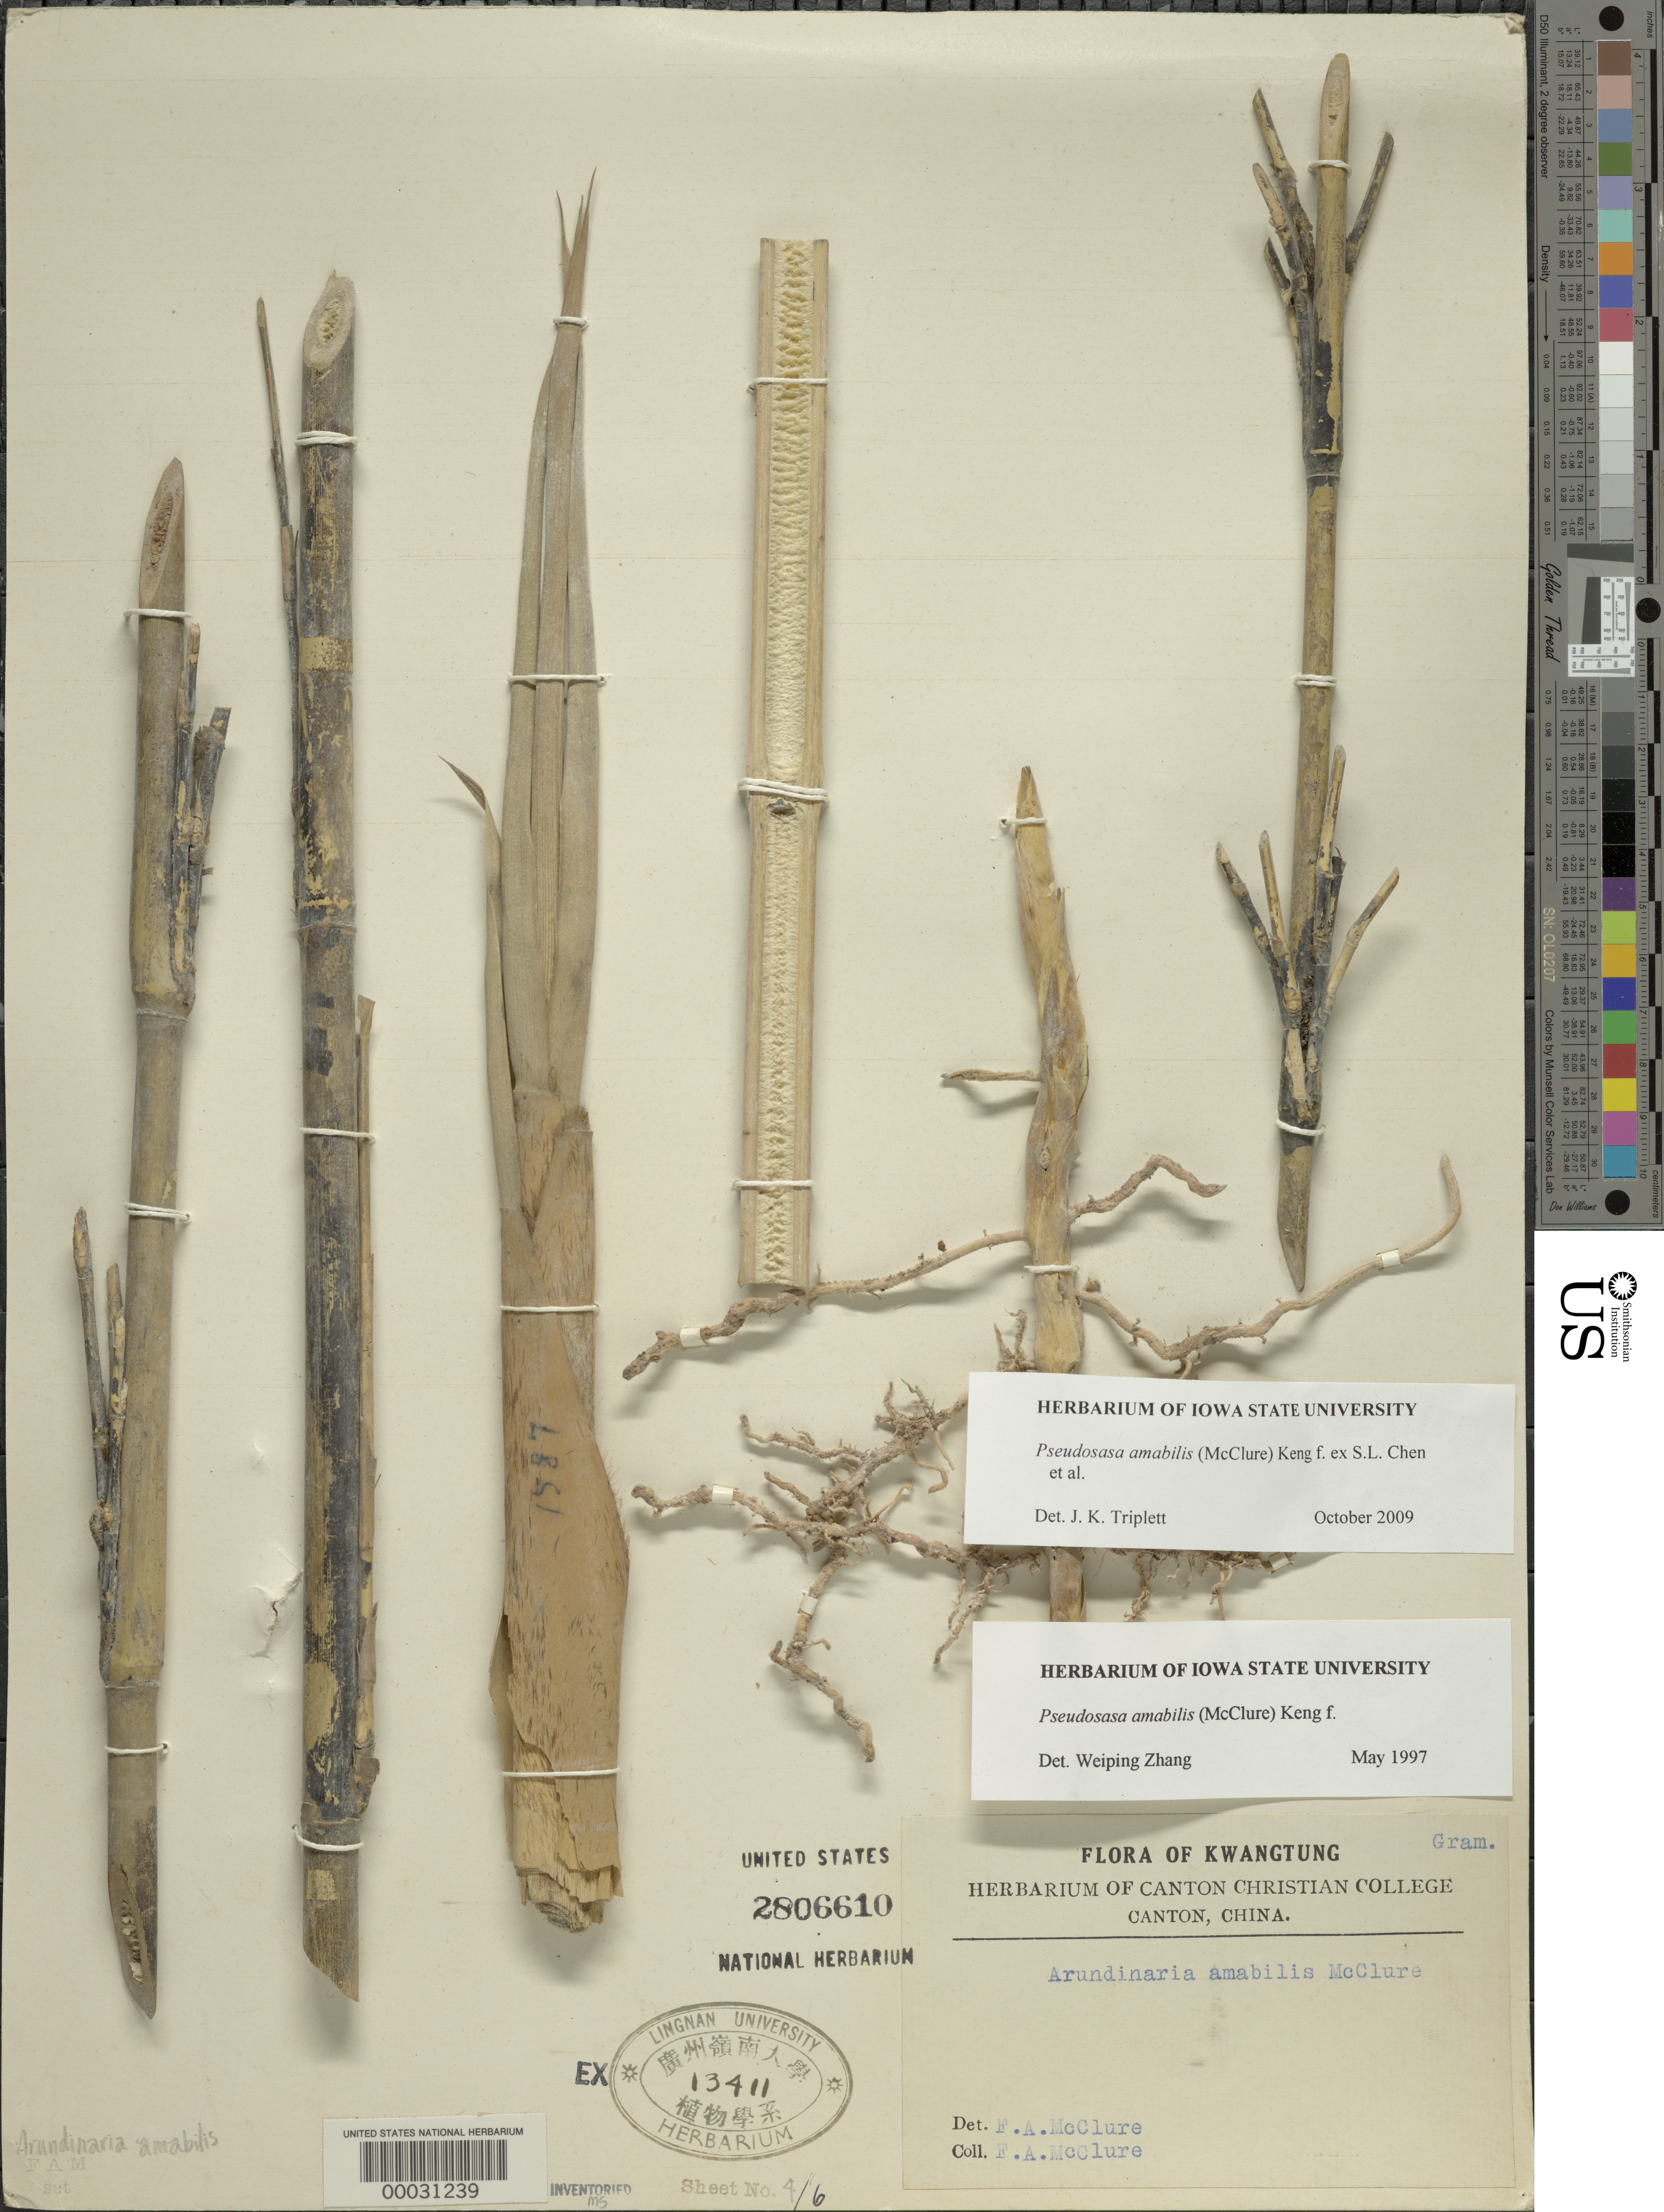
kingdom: Plantae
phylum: Tracheophyta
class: Liliopsida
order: Poales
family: Poaceae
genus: Pseudosasa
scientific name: Pseudosasa amabilis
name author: (McClure) Keng f.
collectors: F. A. McClure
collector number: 1587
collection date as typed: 28 Apr 1925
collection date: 1925-04-28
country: China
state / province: Guangdong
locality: Kwangai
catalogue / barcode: US 2806610